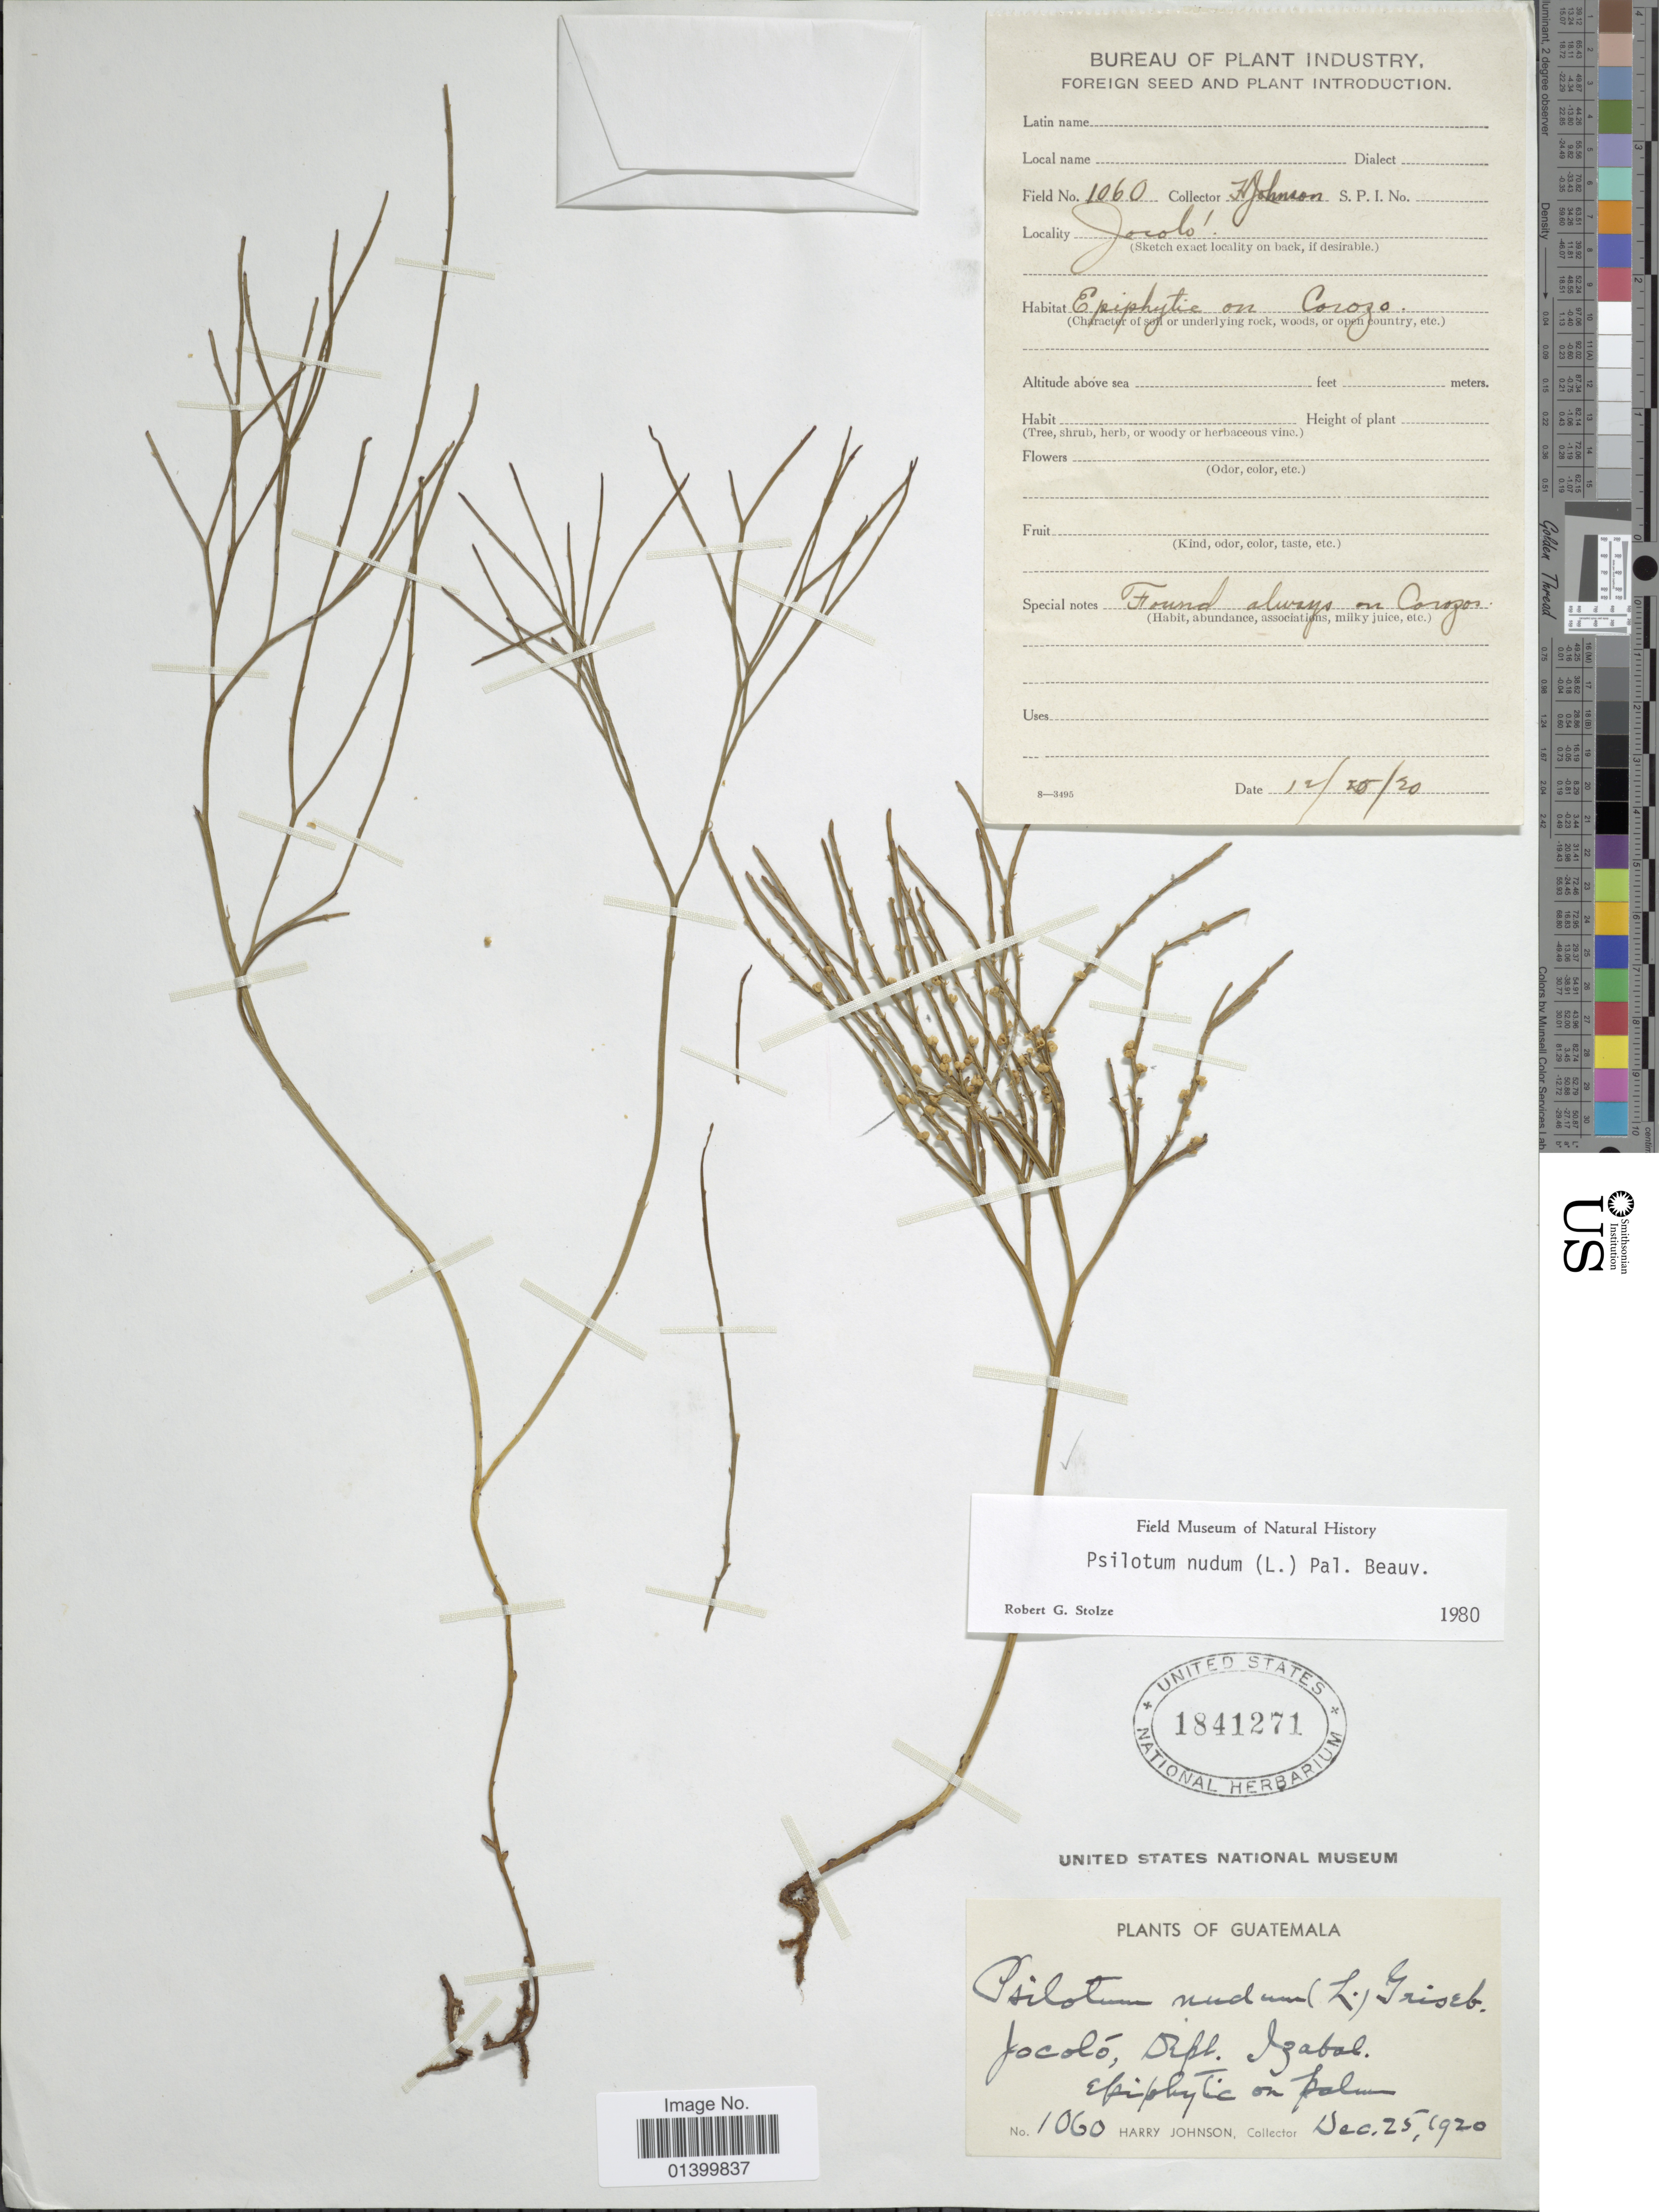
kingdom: Plantae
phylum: Tracheophyta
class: Polypodiopsida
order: Psilotales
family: Psilotaceae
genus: Psilotum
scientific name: Psilotum nudum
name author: (L.) P. Beauv.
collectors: H. Johnson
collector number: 1060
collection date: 1920-12-25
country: Guatemala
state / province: Izabal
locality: Plants of Guatemala. Jocoló, Dept. Izabal.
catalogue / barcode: US 1841271